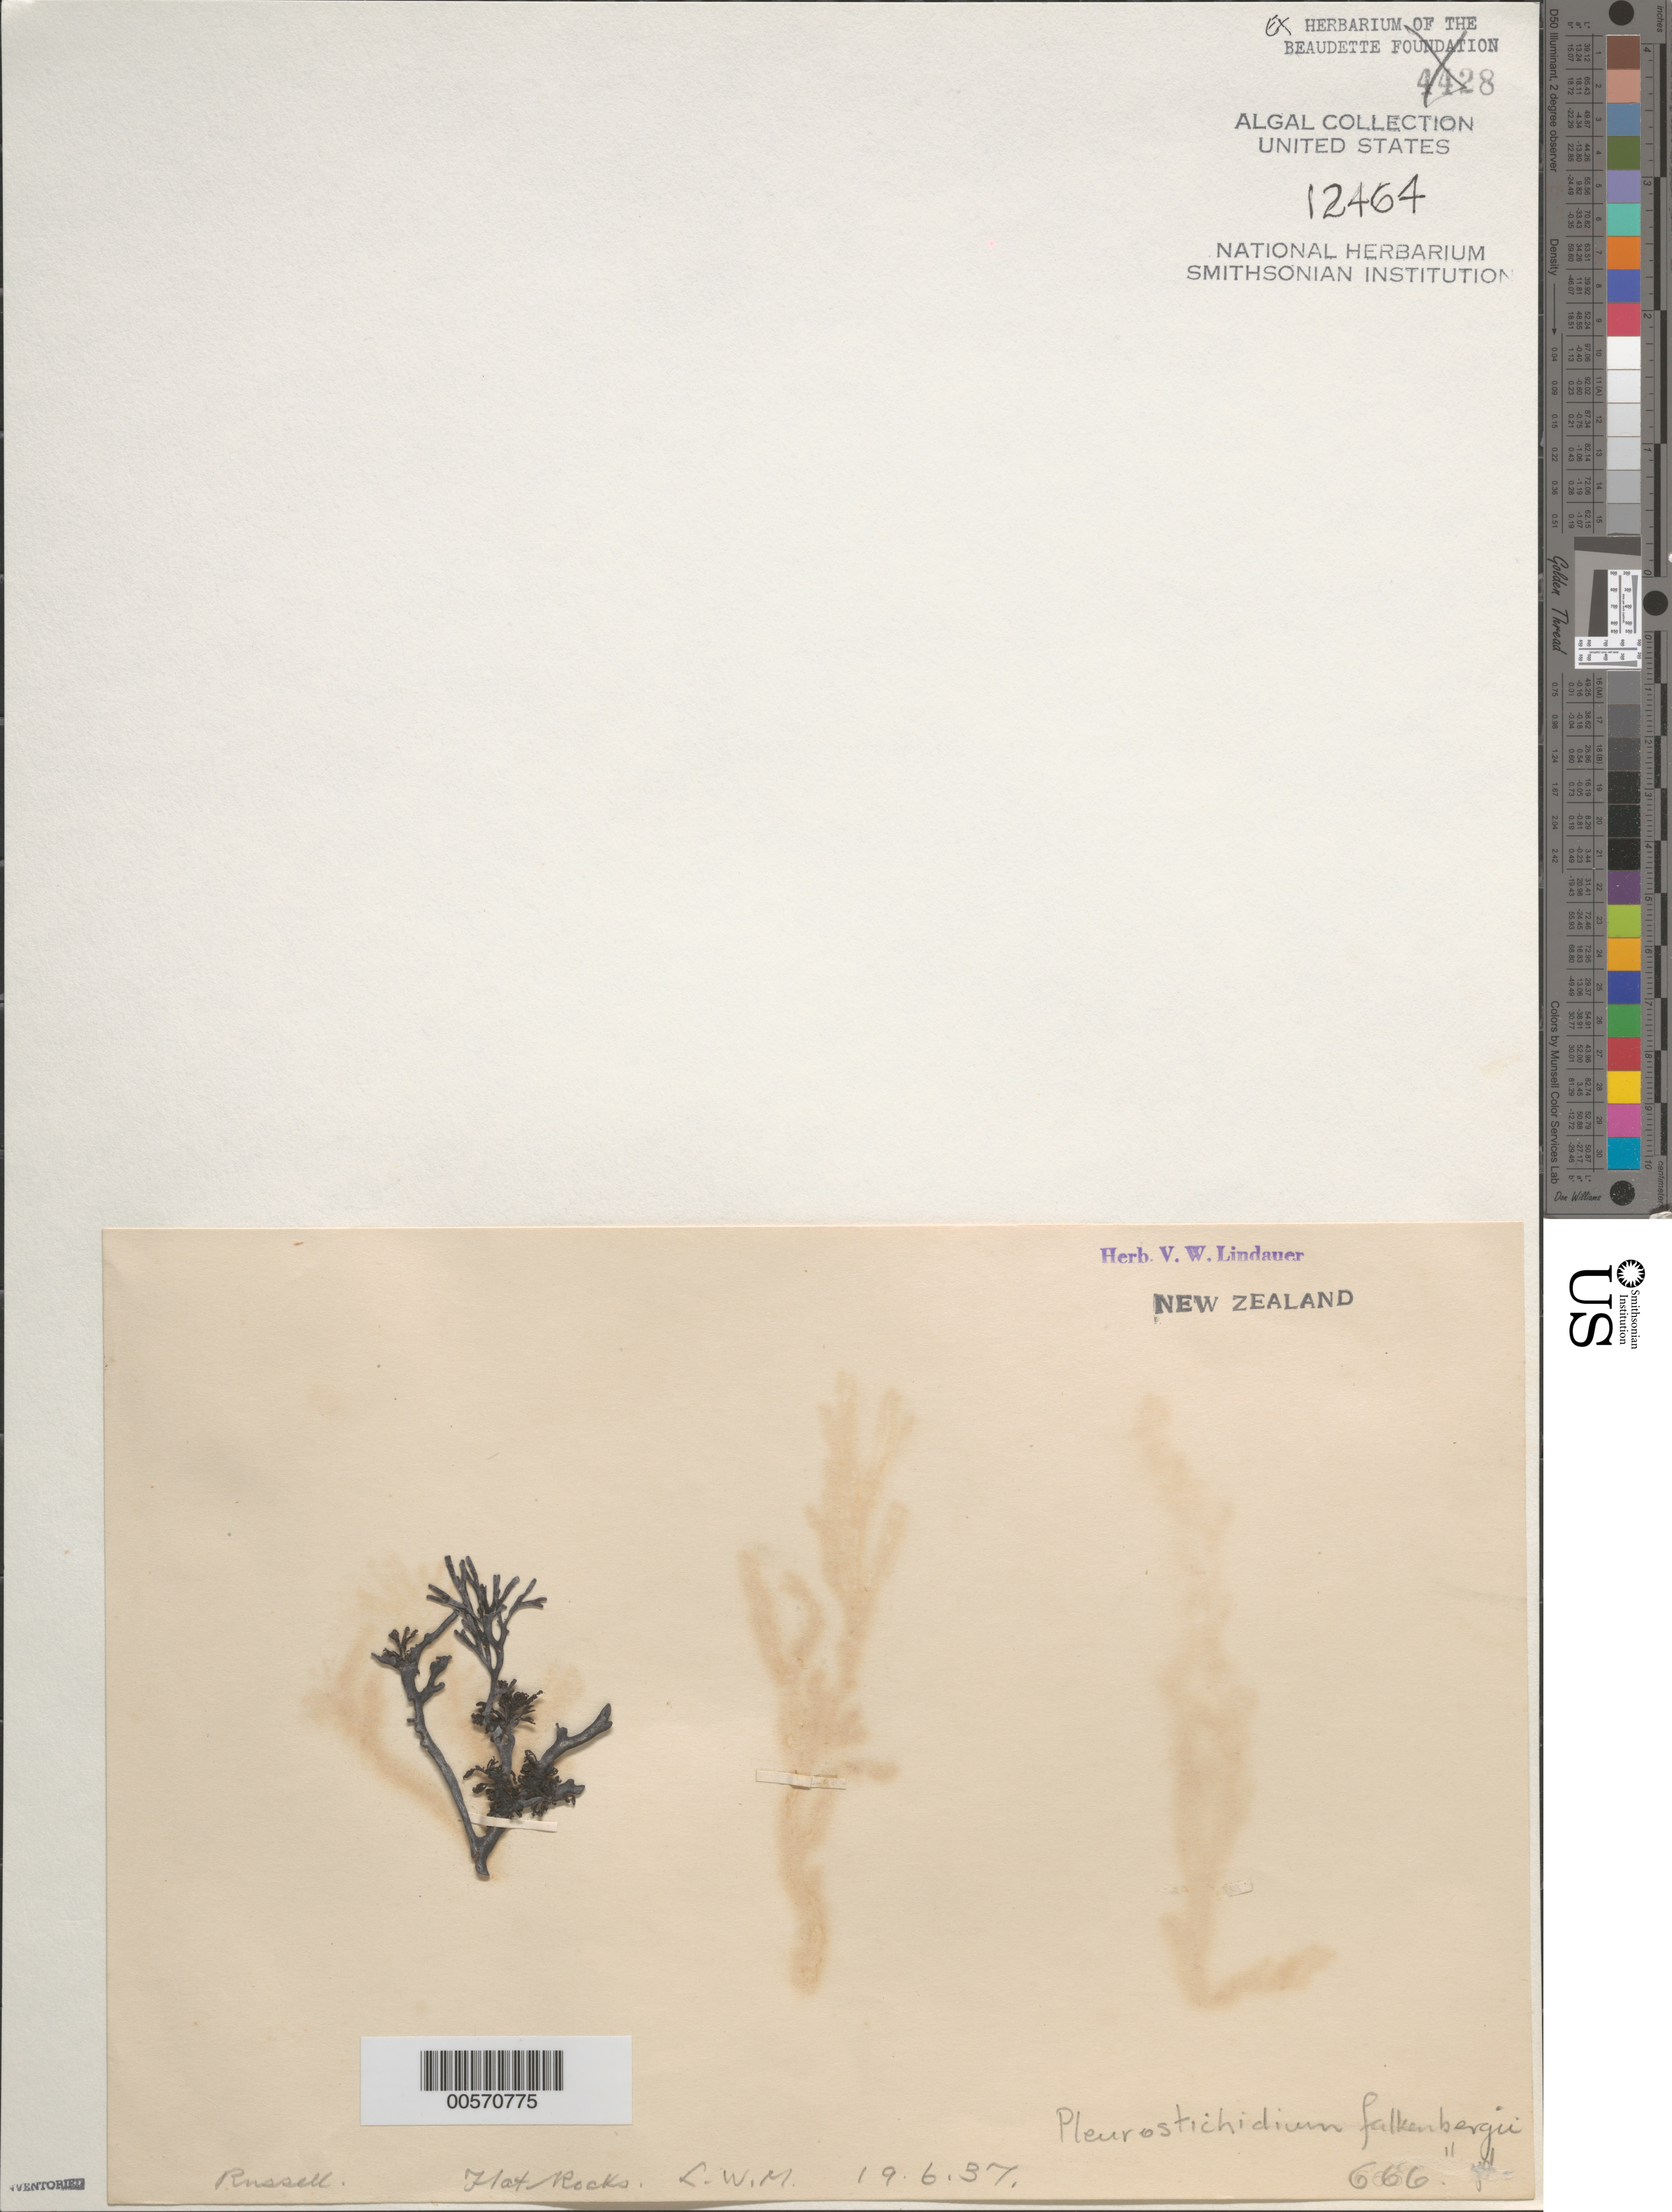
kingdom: Plantae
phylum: Rhodophyta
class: Florideophyceae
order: Ceramiales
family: Rhodomelaceae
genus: Pleurostichidium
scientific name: Pleurostichidium falkenbergii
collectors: V. Lindauer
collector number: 666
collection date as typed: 19 Jun 1937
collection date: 1937-06-19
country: New Zealand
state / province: Northland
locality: Russell, flat rocks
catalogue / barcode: US 12464